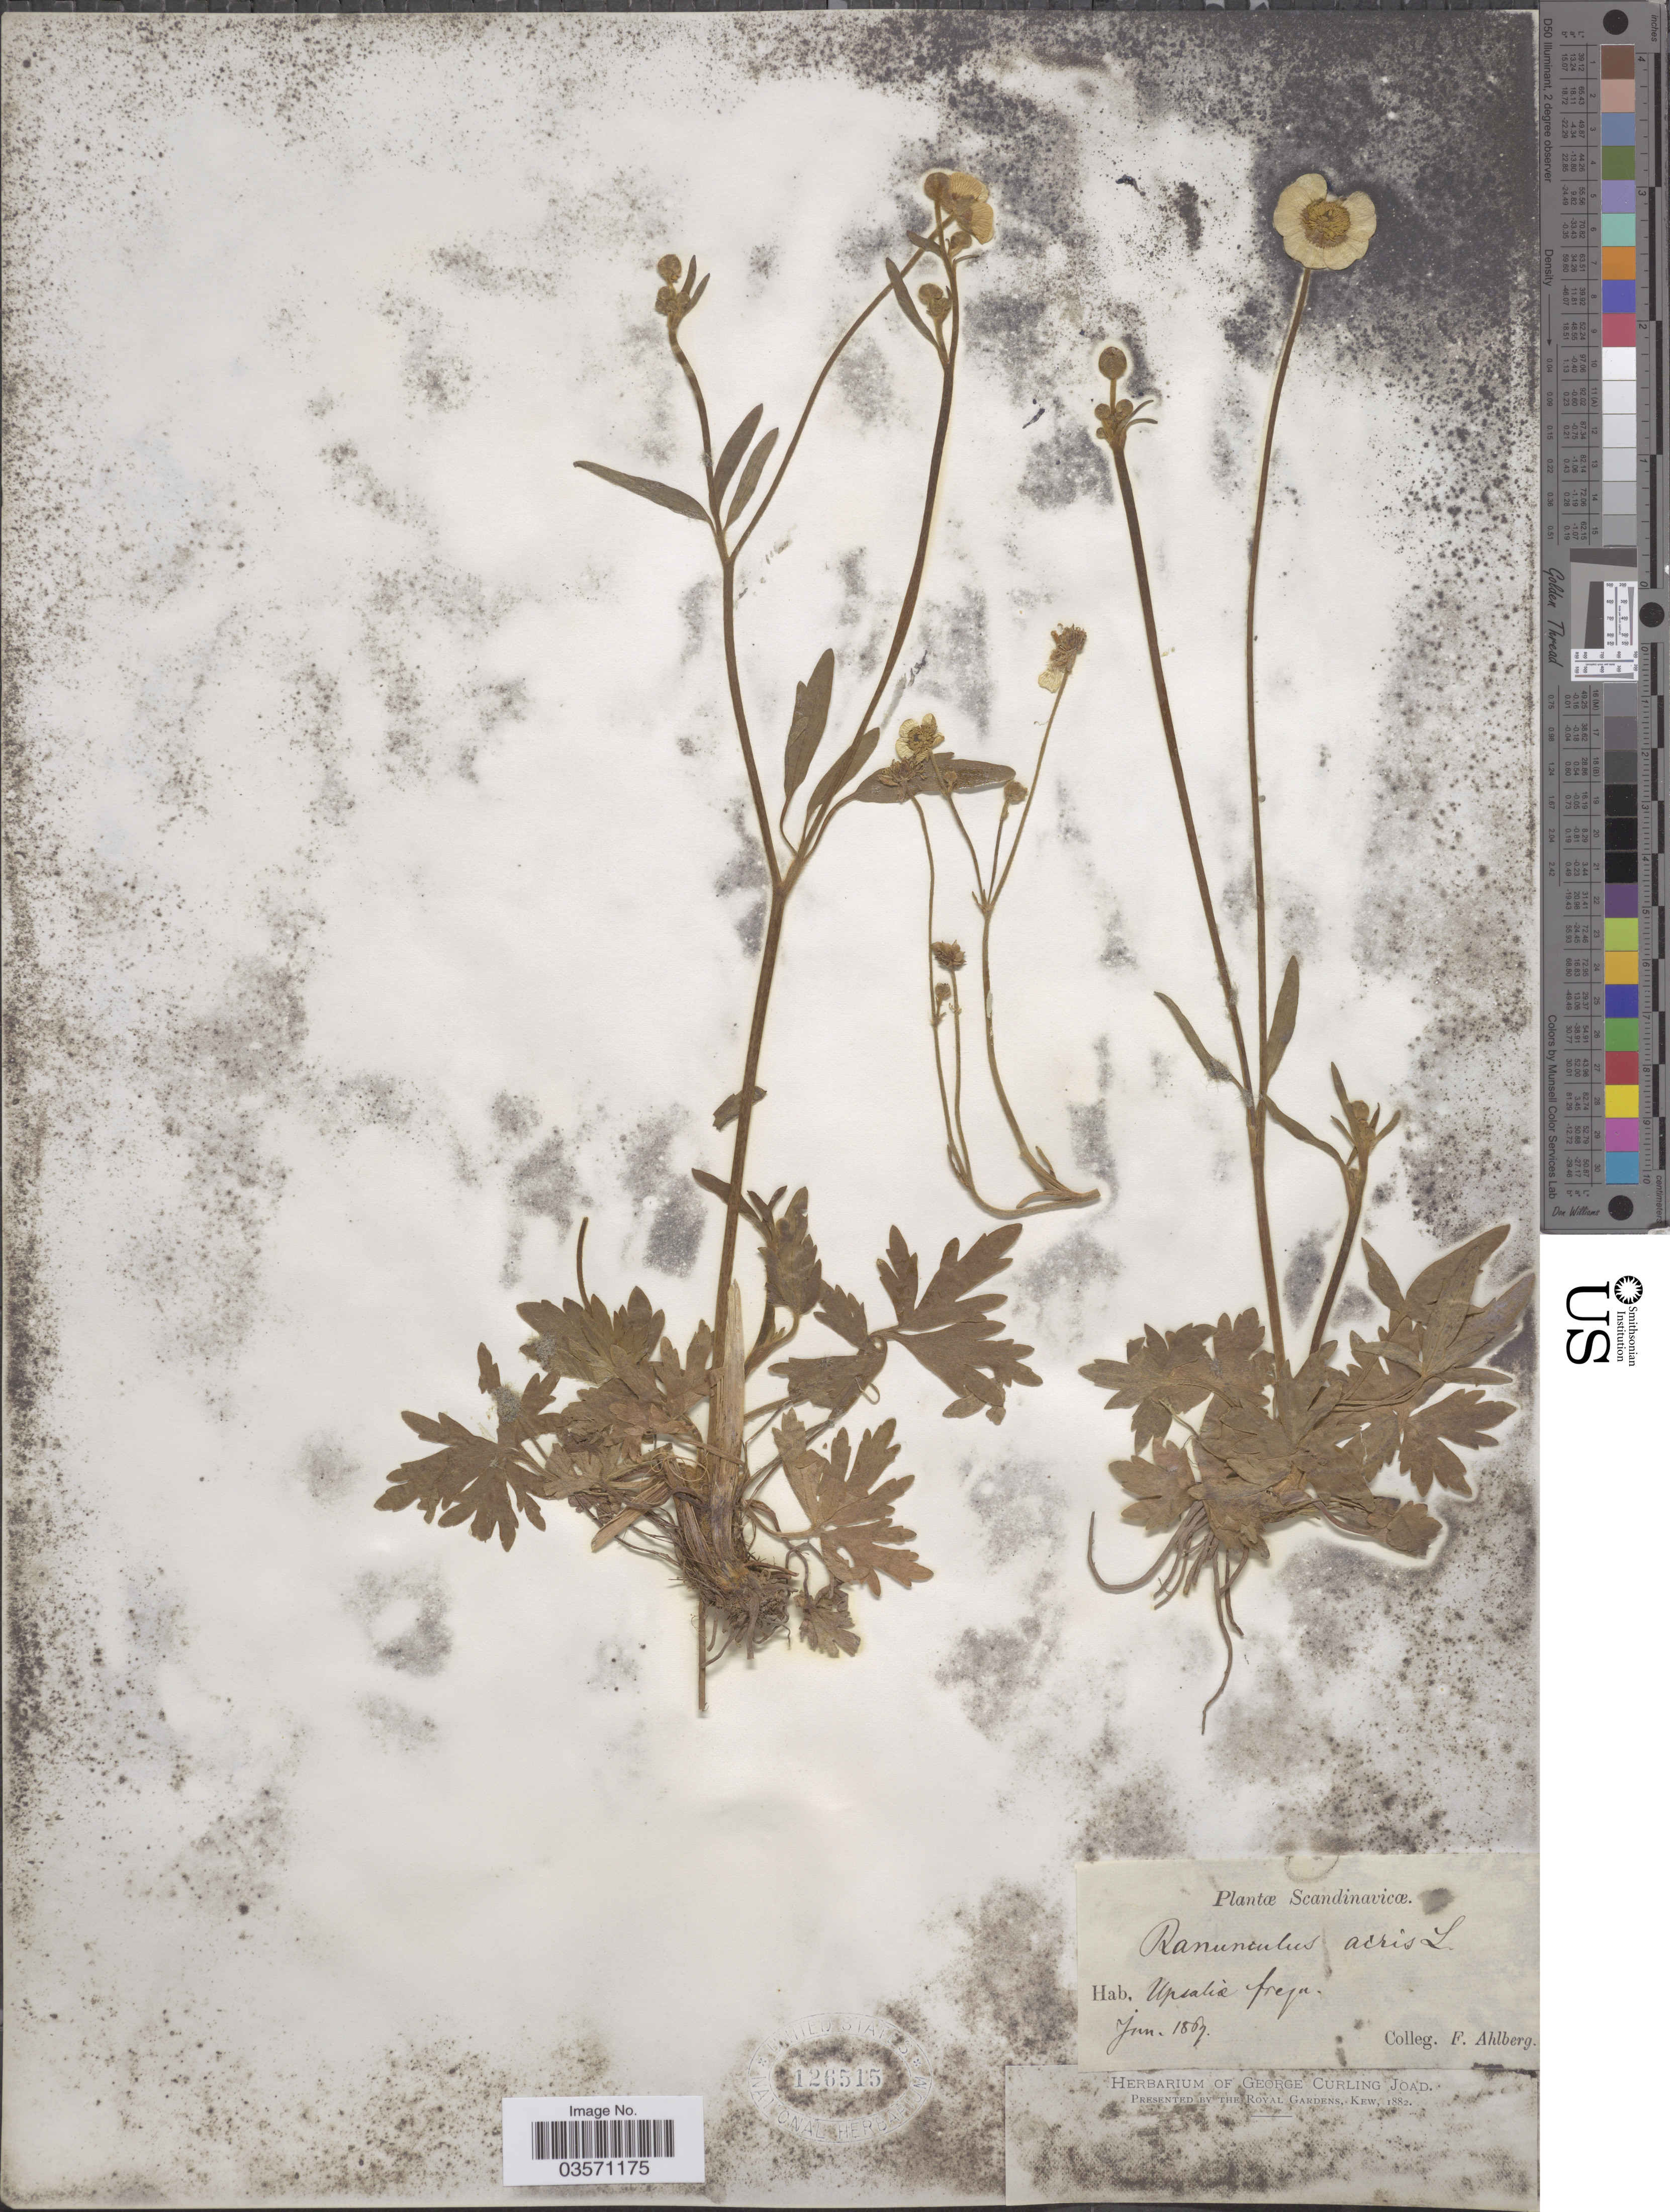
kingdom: Plantae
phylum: Tracheophyta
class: Magnoliopsida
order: Ranunculales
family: Ranunculaceae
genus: Ranunculus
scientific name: Ranunculus acris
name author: L.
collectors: F. Ahlberg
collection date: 1869-06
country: Sweden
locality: Scandinavicæ. Upsalia frequ.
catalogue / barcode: US 126515